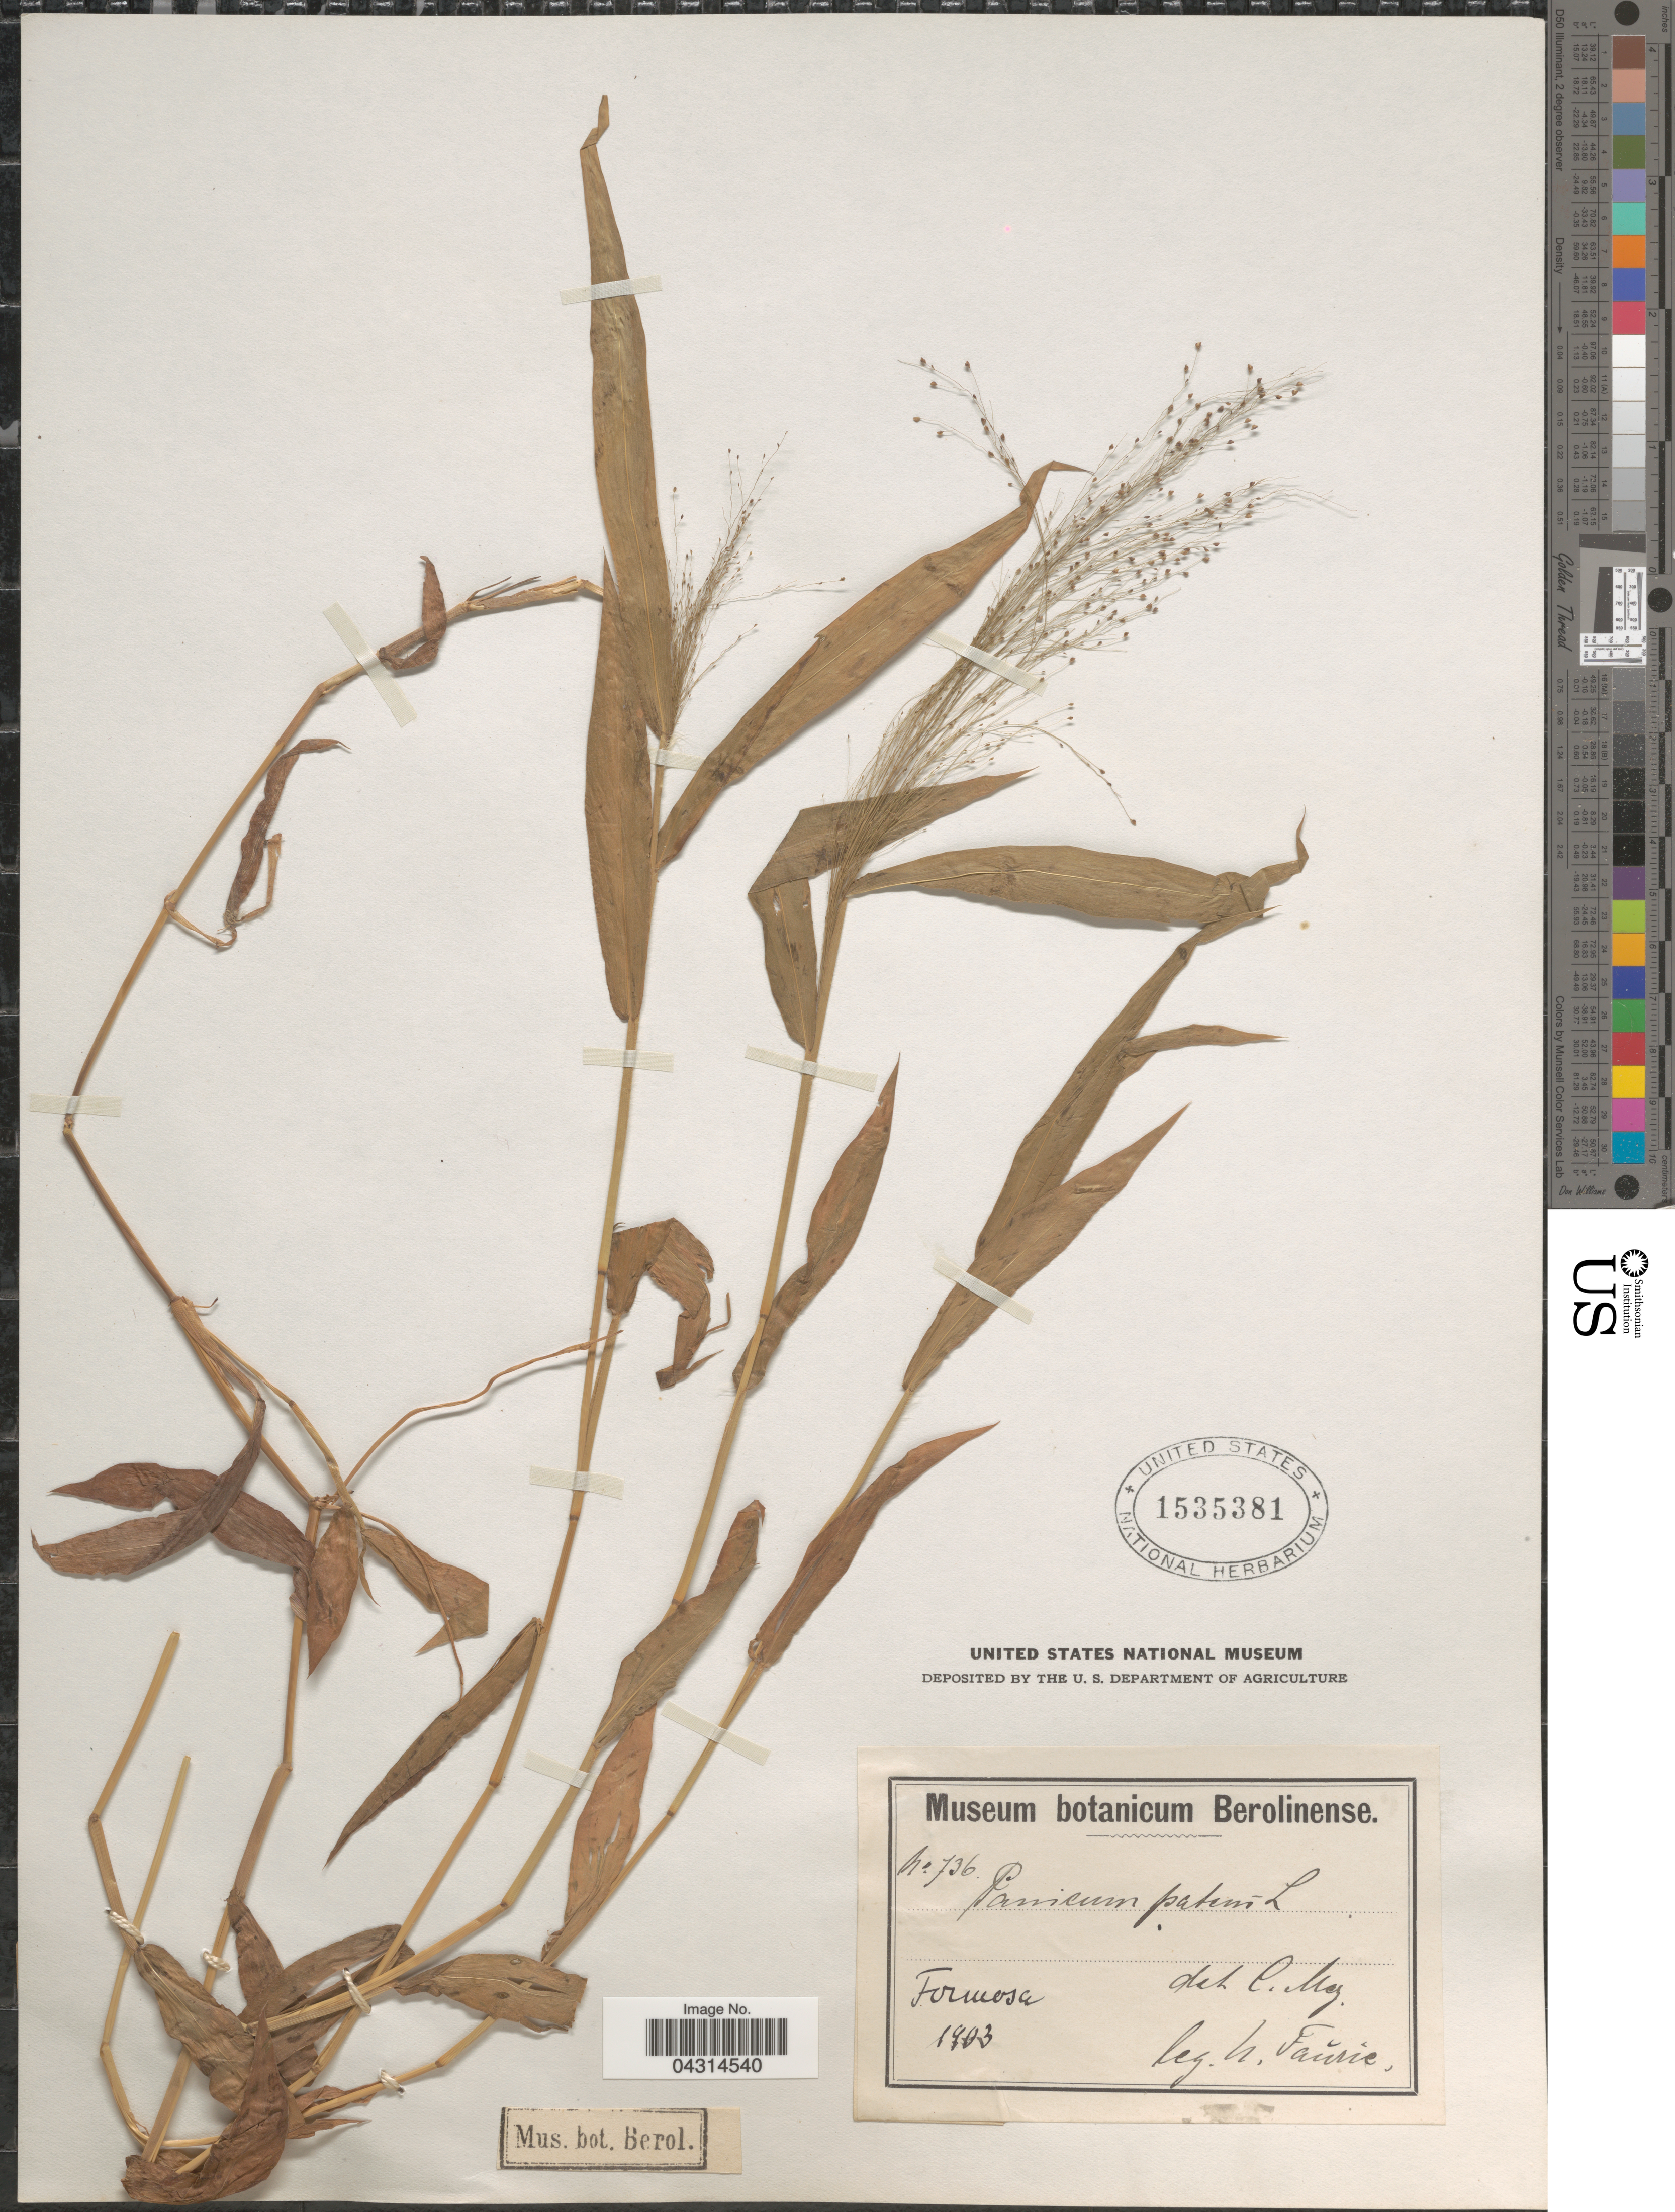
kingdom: Plantae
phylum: Tracheophyta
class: Liliopsida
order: Poales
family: Poaceae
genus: Cyrtococcum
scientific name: Cyrtococcum sp.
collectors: U. Faurie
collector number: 736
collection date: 1903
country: Taiwan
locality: Formosa.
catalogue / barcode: US 1535381